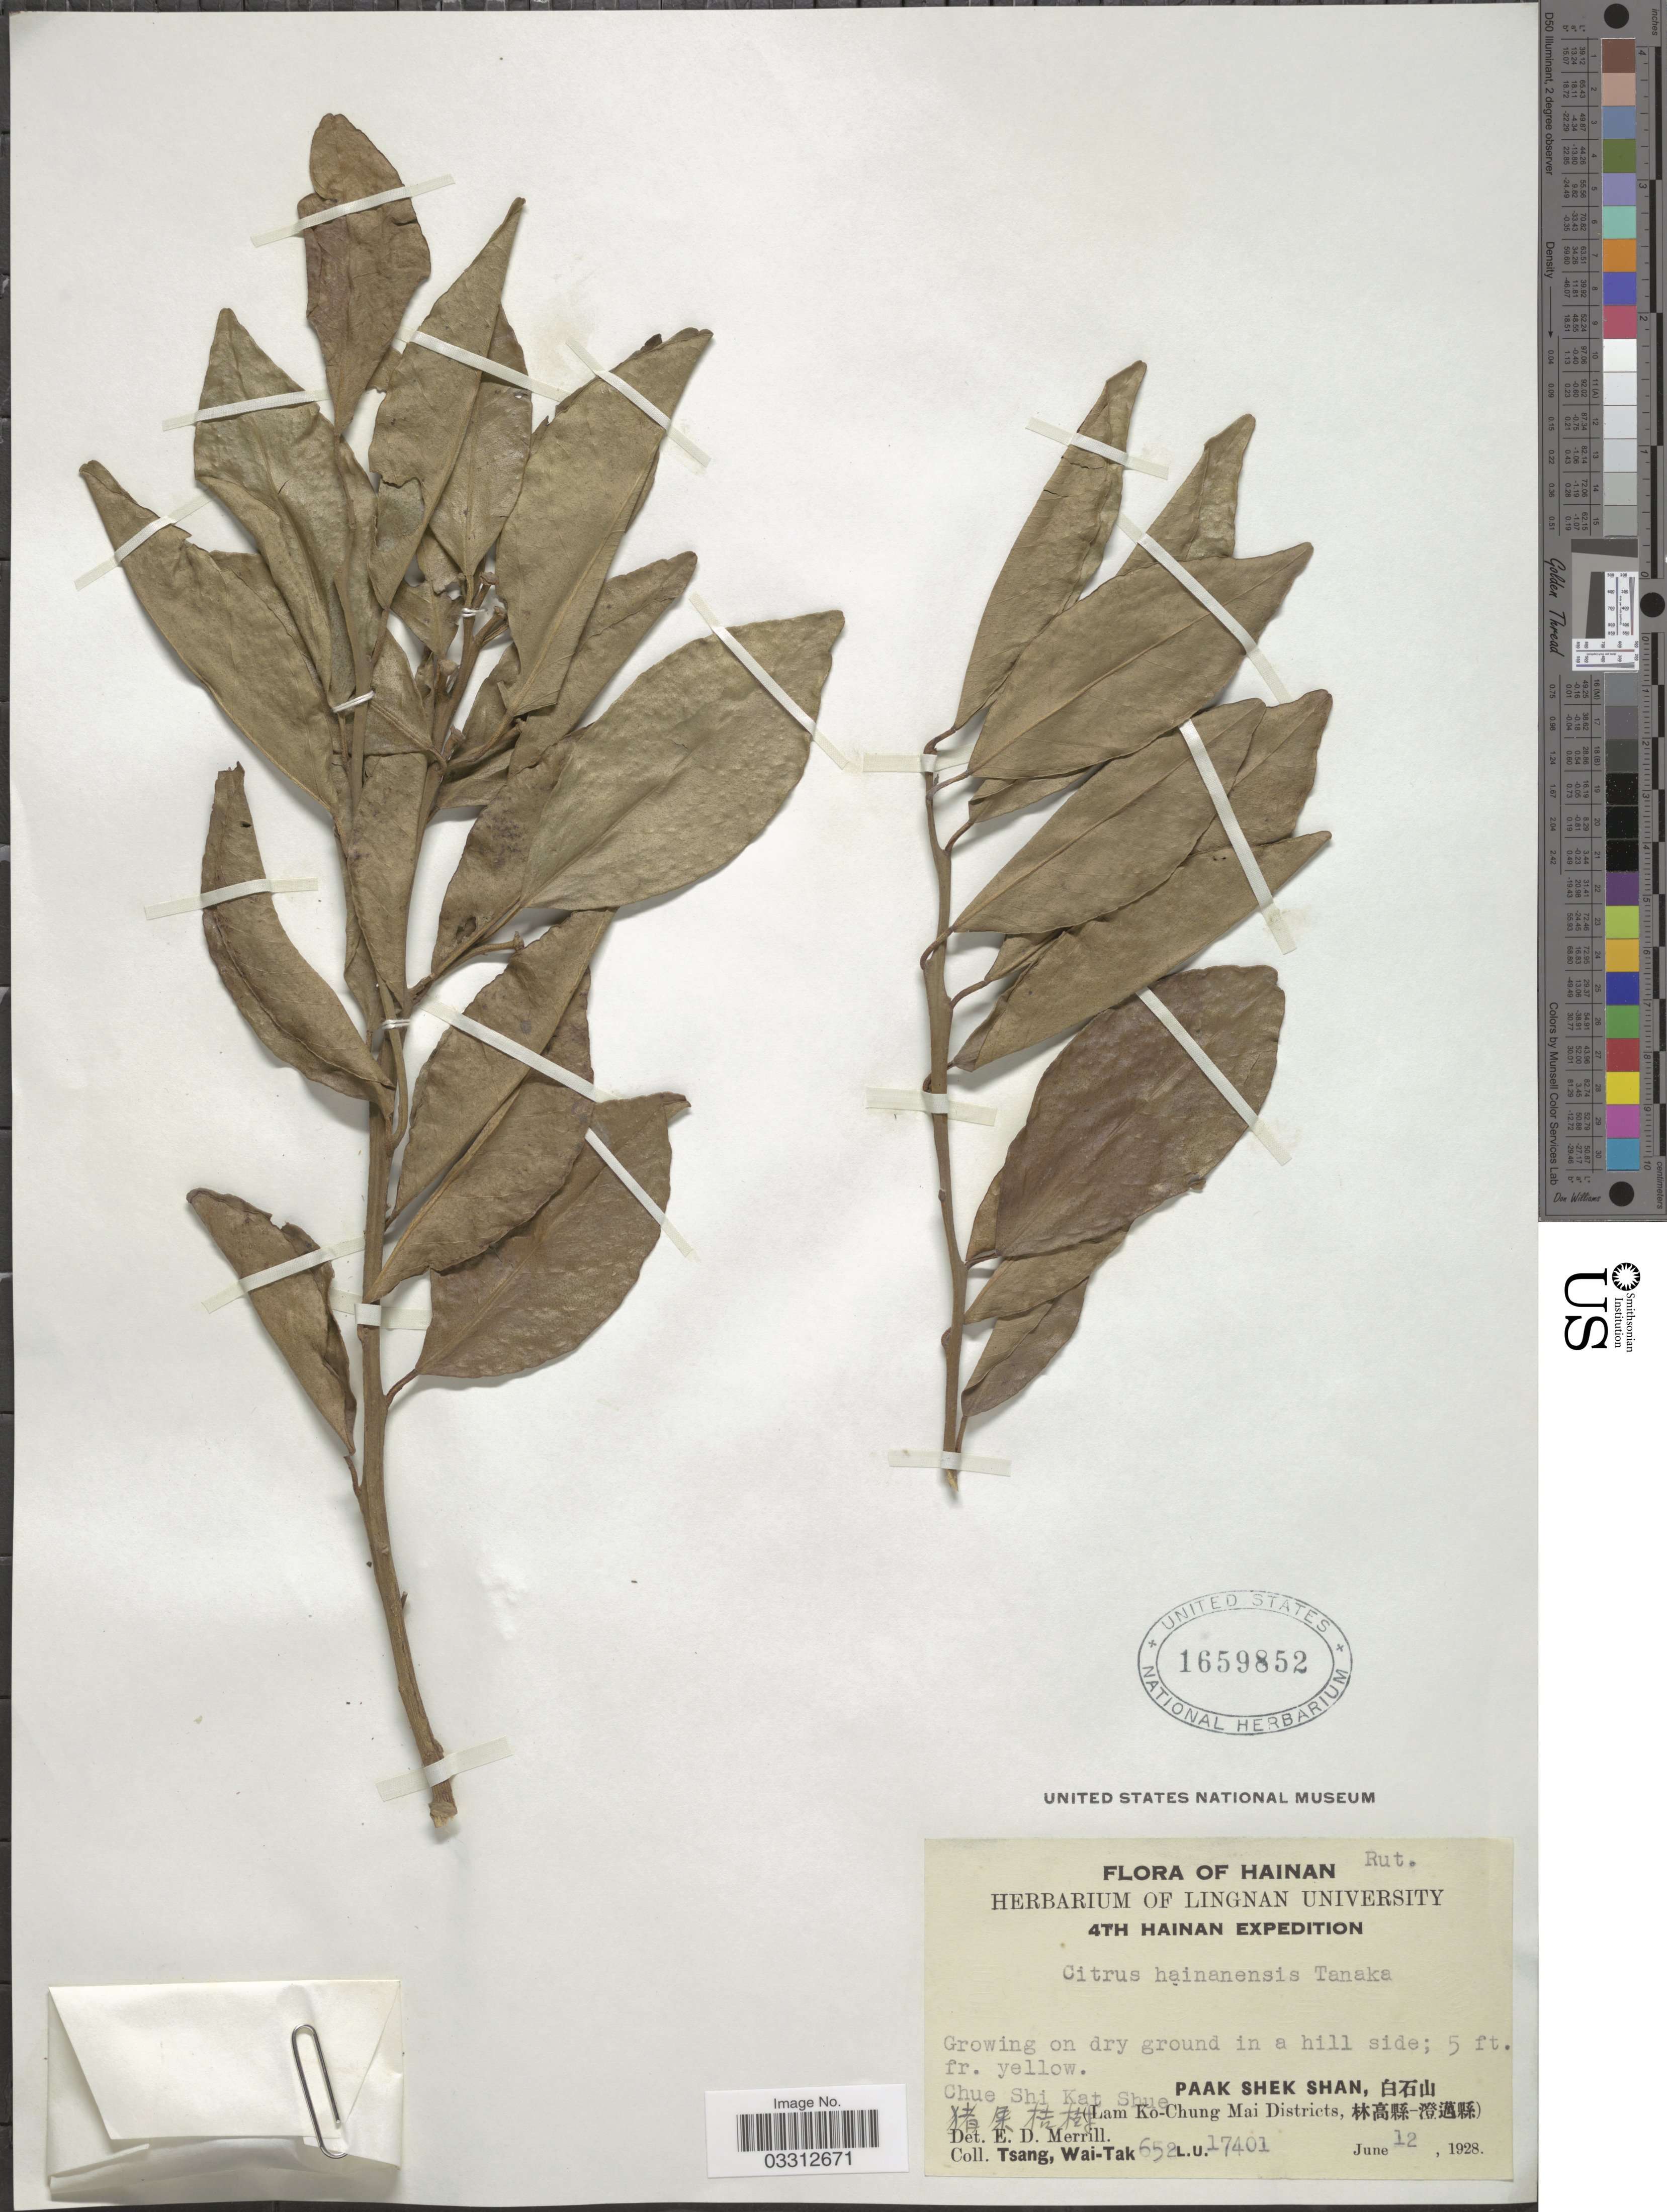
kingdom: Plantae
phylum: Tracheophyta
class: Magnoliopsida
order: Sapindales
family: Rutaceae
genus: Citrus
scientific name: Citrus hainanensis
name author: Tanaka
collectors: W. T. Tsang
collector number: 652L.U.17401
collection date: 1928-06-12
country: China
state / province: Hainan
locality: huShi Kat Shue, Paak Shek Shan, (Lam Ko-Chung Mai Districts, -).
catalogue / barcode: US 1659852